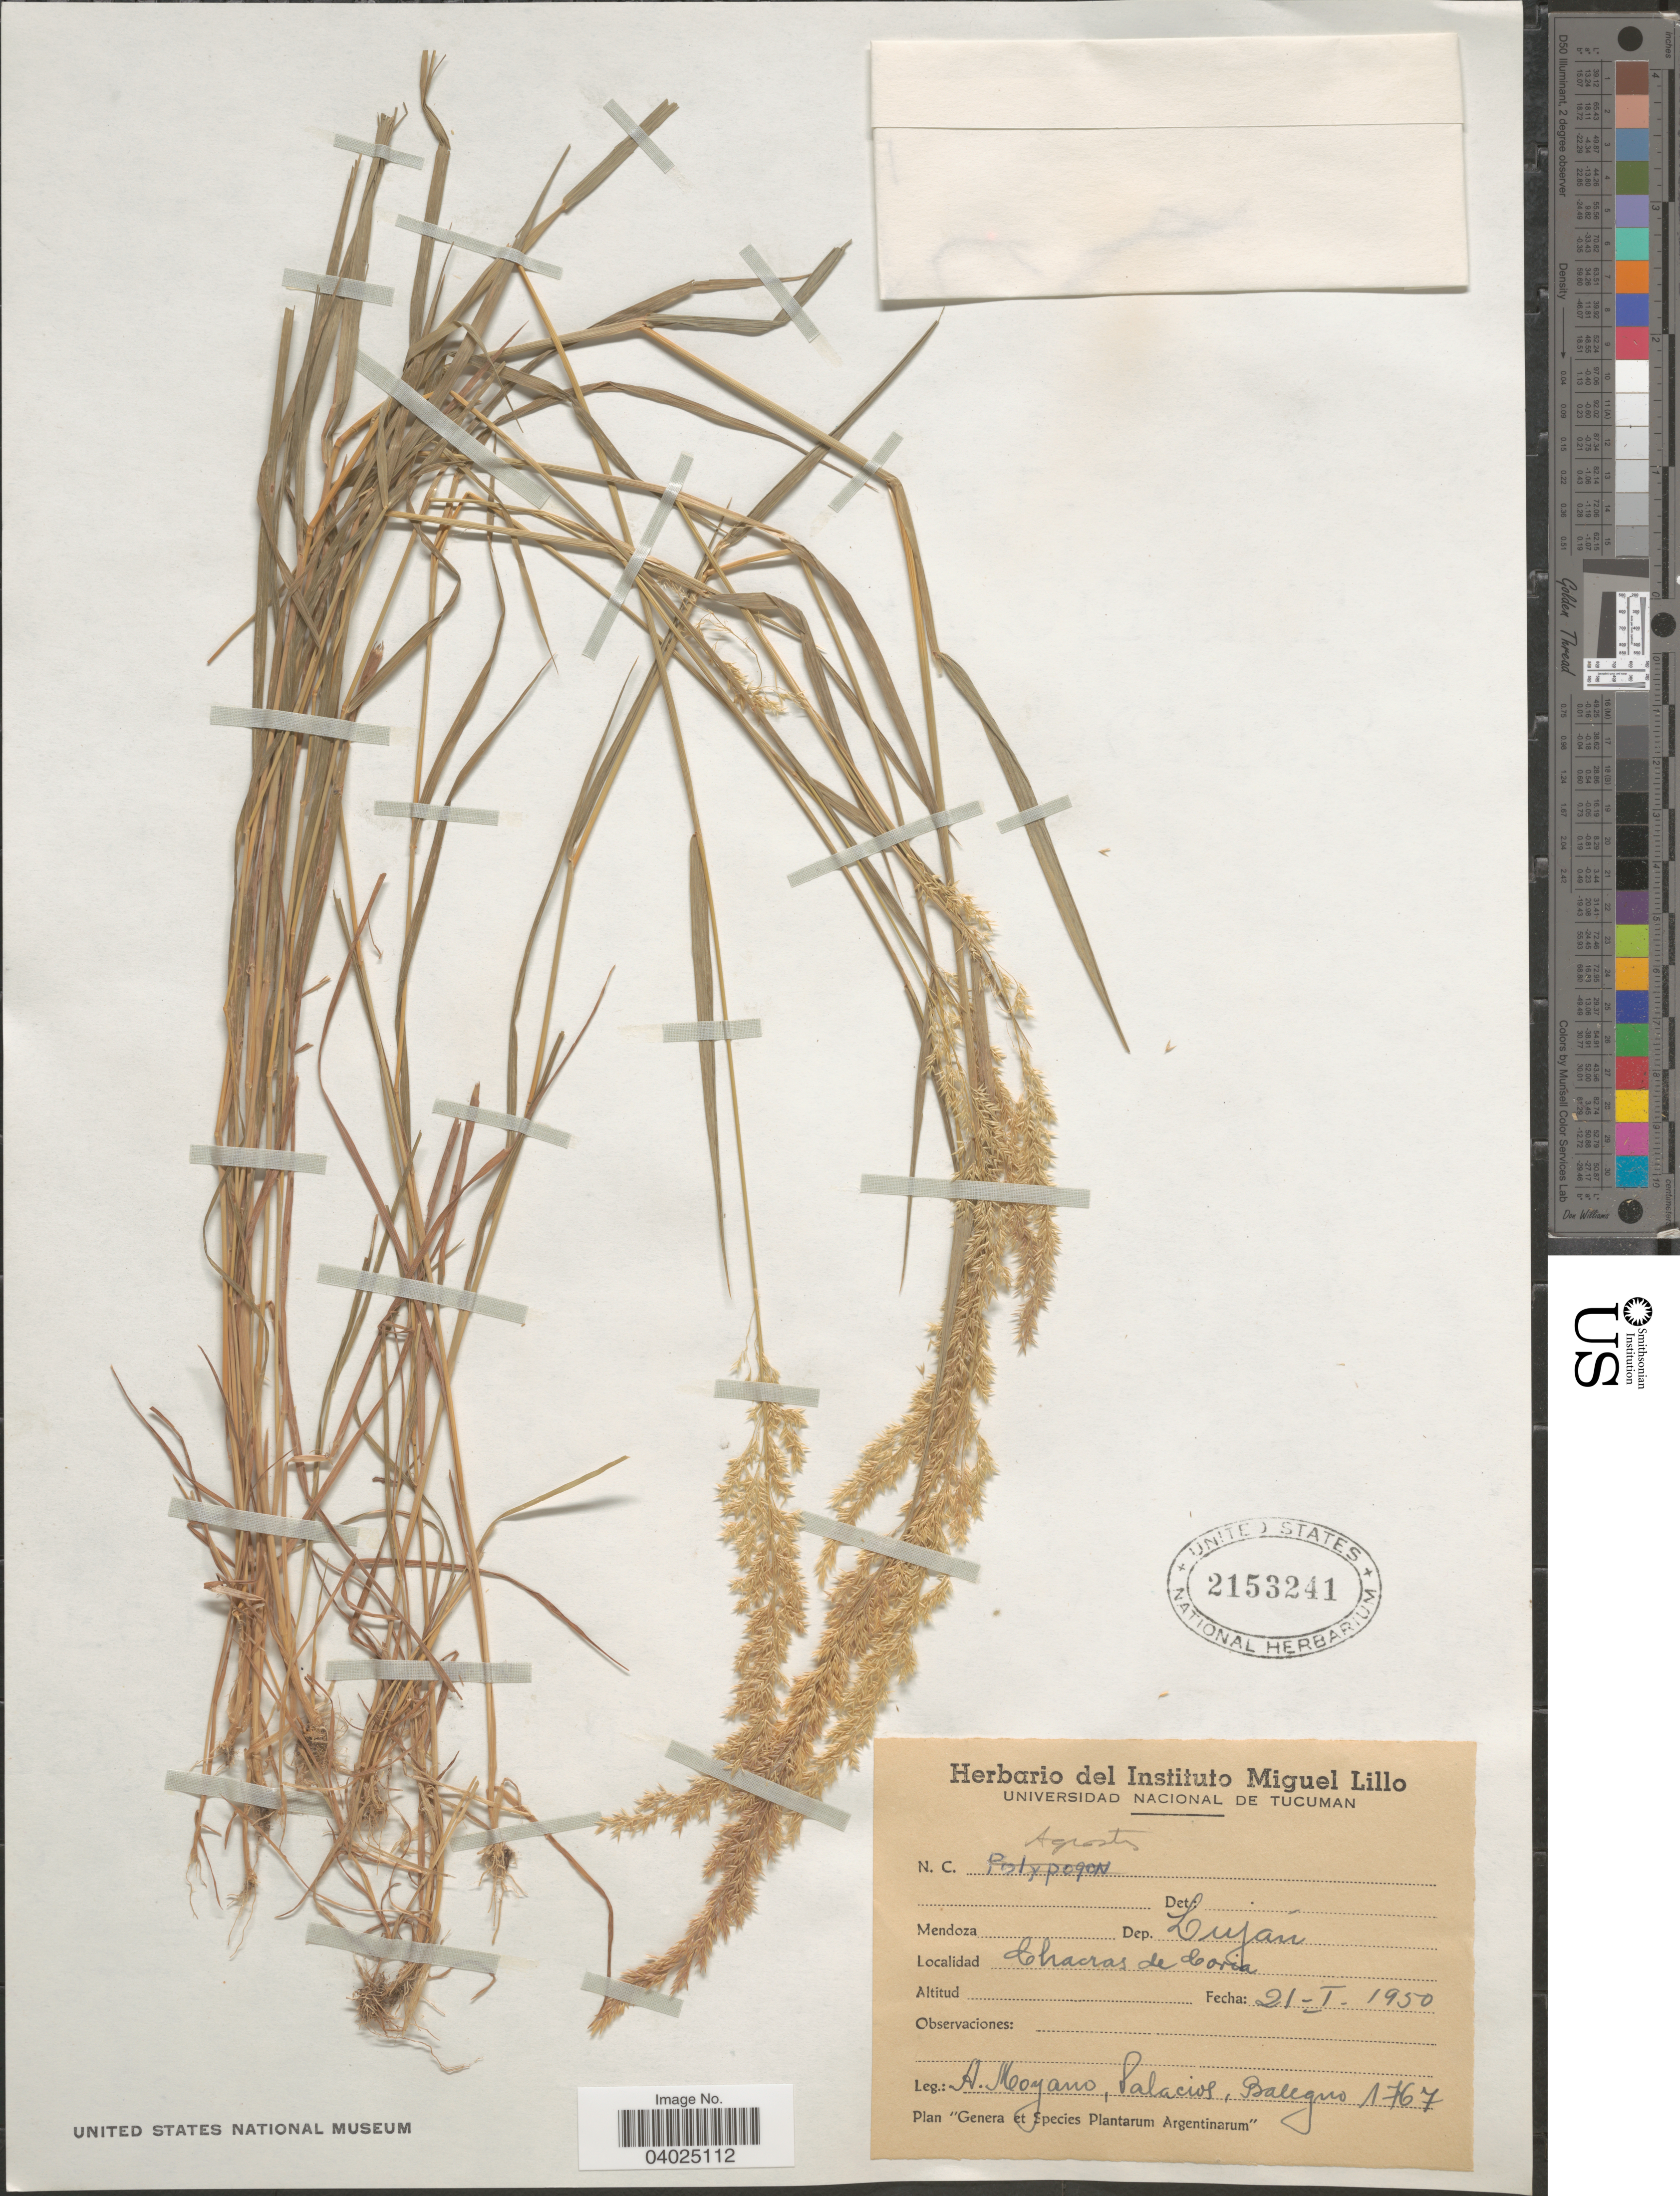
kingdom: Plantae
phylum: Tracheophyta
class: Liliopsida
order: Poales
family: Poaceae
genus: Agrostis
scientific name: Agrostis sp.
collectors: A. Moyano, Palacios, -- & B. Balegno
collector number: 1767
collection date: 1950-01-21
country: Argentina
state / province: Mendoza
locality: Dep. Luján. Chacras de Coria.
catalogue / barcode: US 2153241